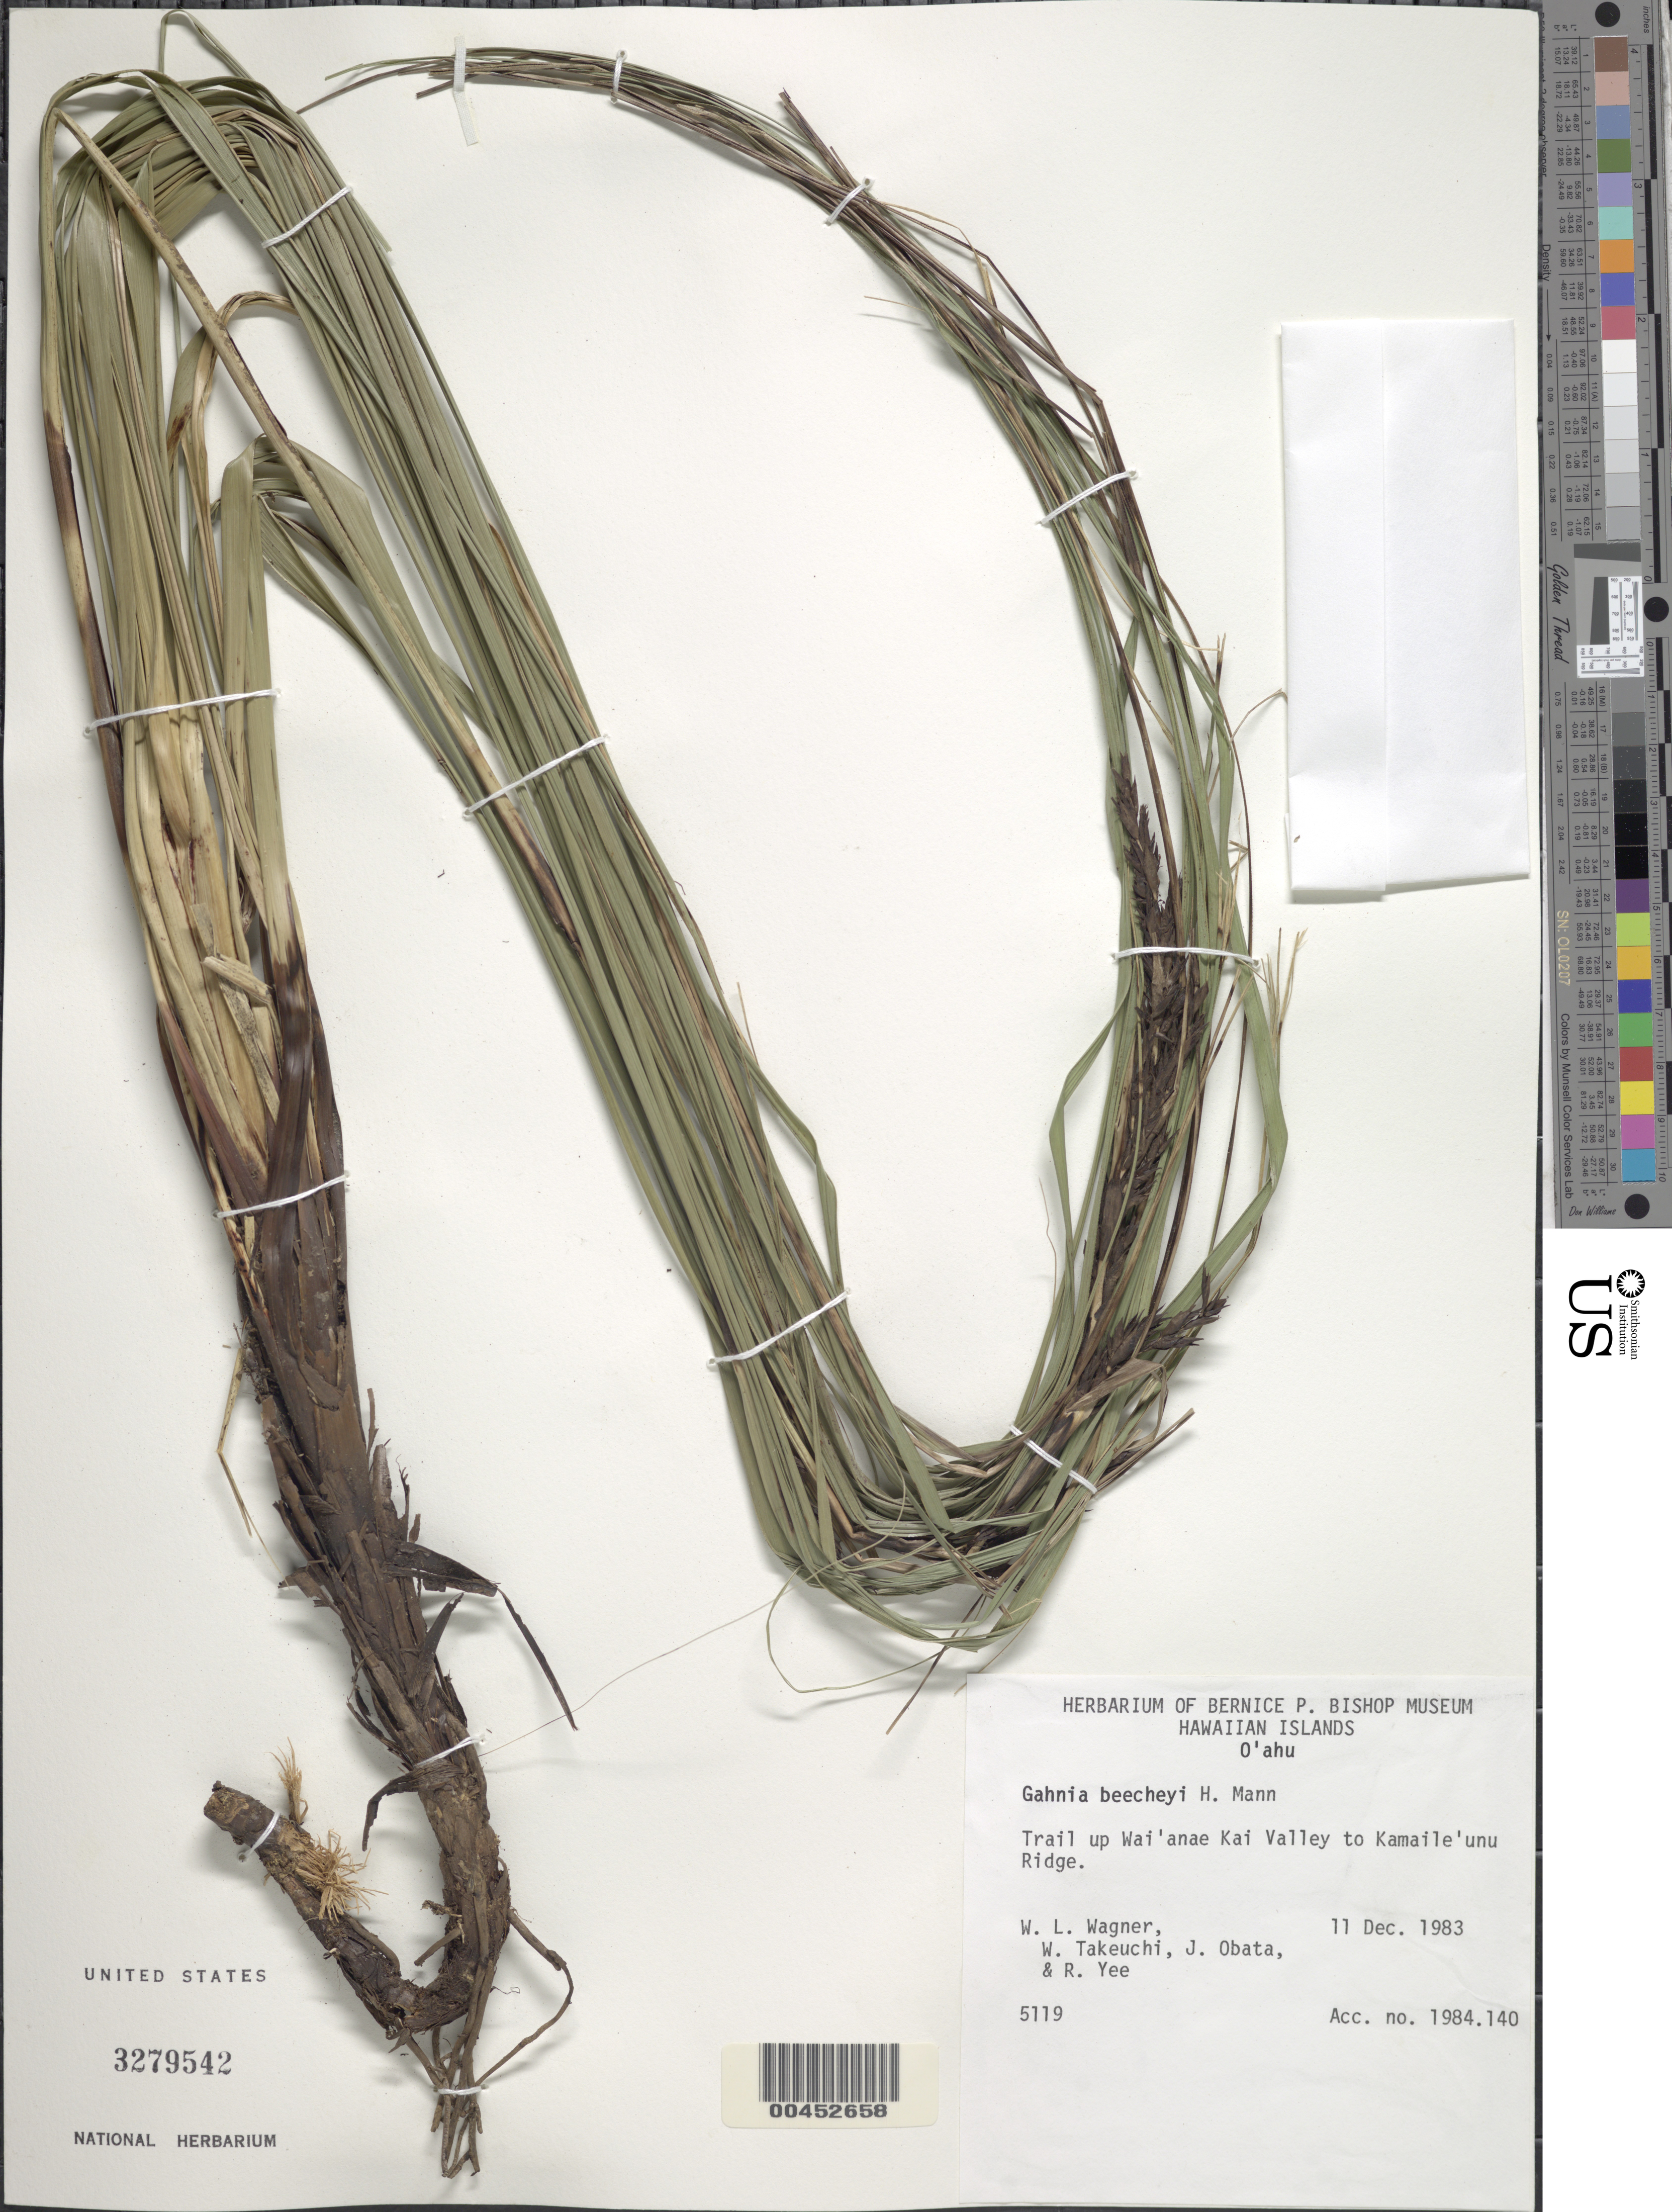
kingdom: Plantae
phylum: Tracheophyta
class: Liliopsida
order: Poales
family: Cyperaceae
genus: Gahnia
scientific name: Gahnia beecheyi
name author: H. Mann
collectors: W. L. Wagner, W. N. Takeuchi, J. Obata & R. Yee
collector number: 5119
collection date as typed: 11 Dec 1983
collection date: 1983-12-11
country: United States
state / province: Hawaii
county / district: Honolulu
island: Oahu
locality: Trail up Wai'anae Kai Valley to Kamaile'unu Ridge.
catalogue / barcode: US 3279542